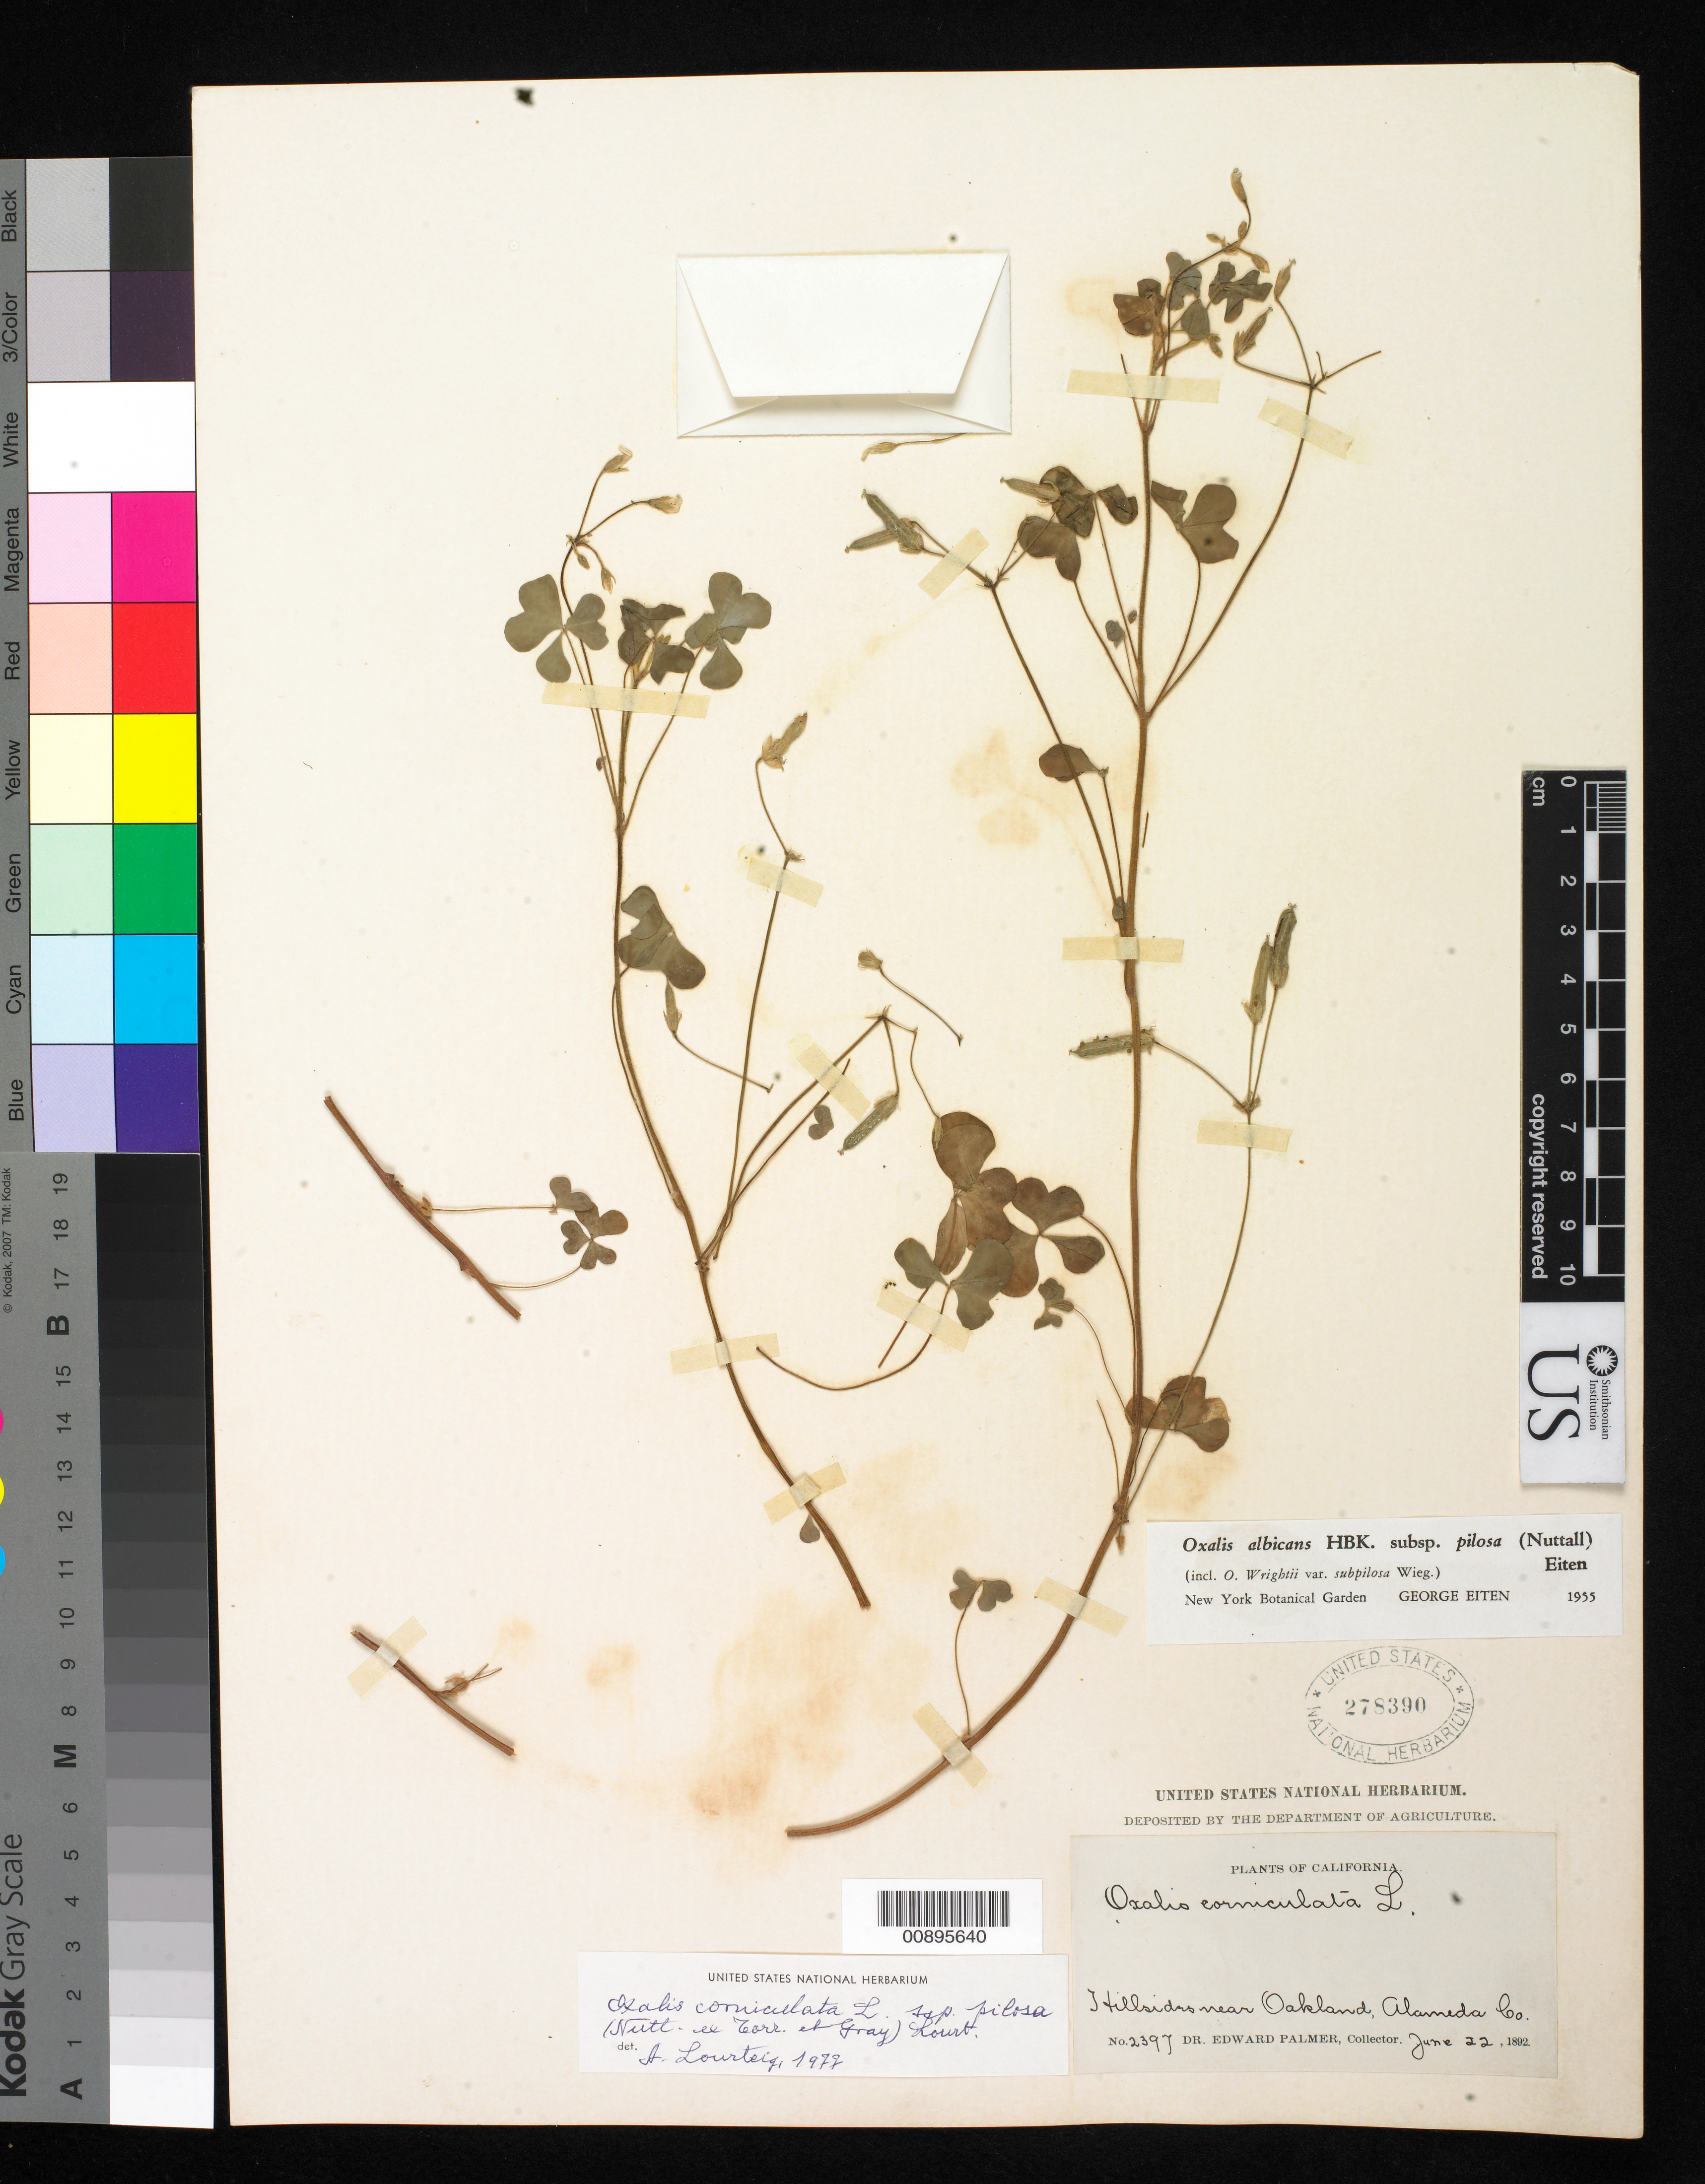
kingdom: Plantae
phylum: Tracheophyta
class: Magnoliopsida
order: Oxalidales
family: Oxalidaceae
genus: Oxalis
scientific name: Oxalis corniculata subsp. pilosa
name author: (Nutt.) Lourteig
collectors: E. Palmer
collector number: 2397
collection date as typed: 22 Jun 1892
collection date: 1892-06-22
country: United States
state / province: California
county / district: Alameda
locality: Hillsides near Oakland, Alameda County, California.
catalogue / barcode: US 278390